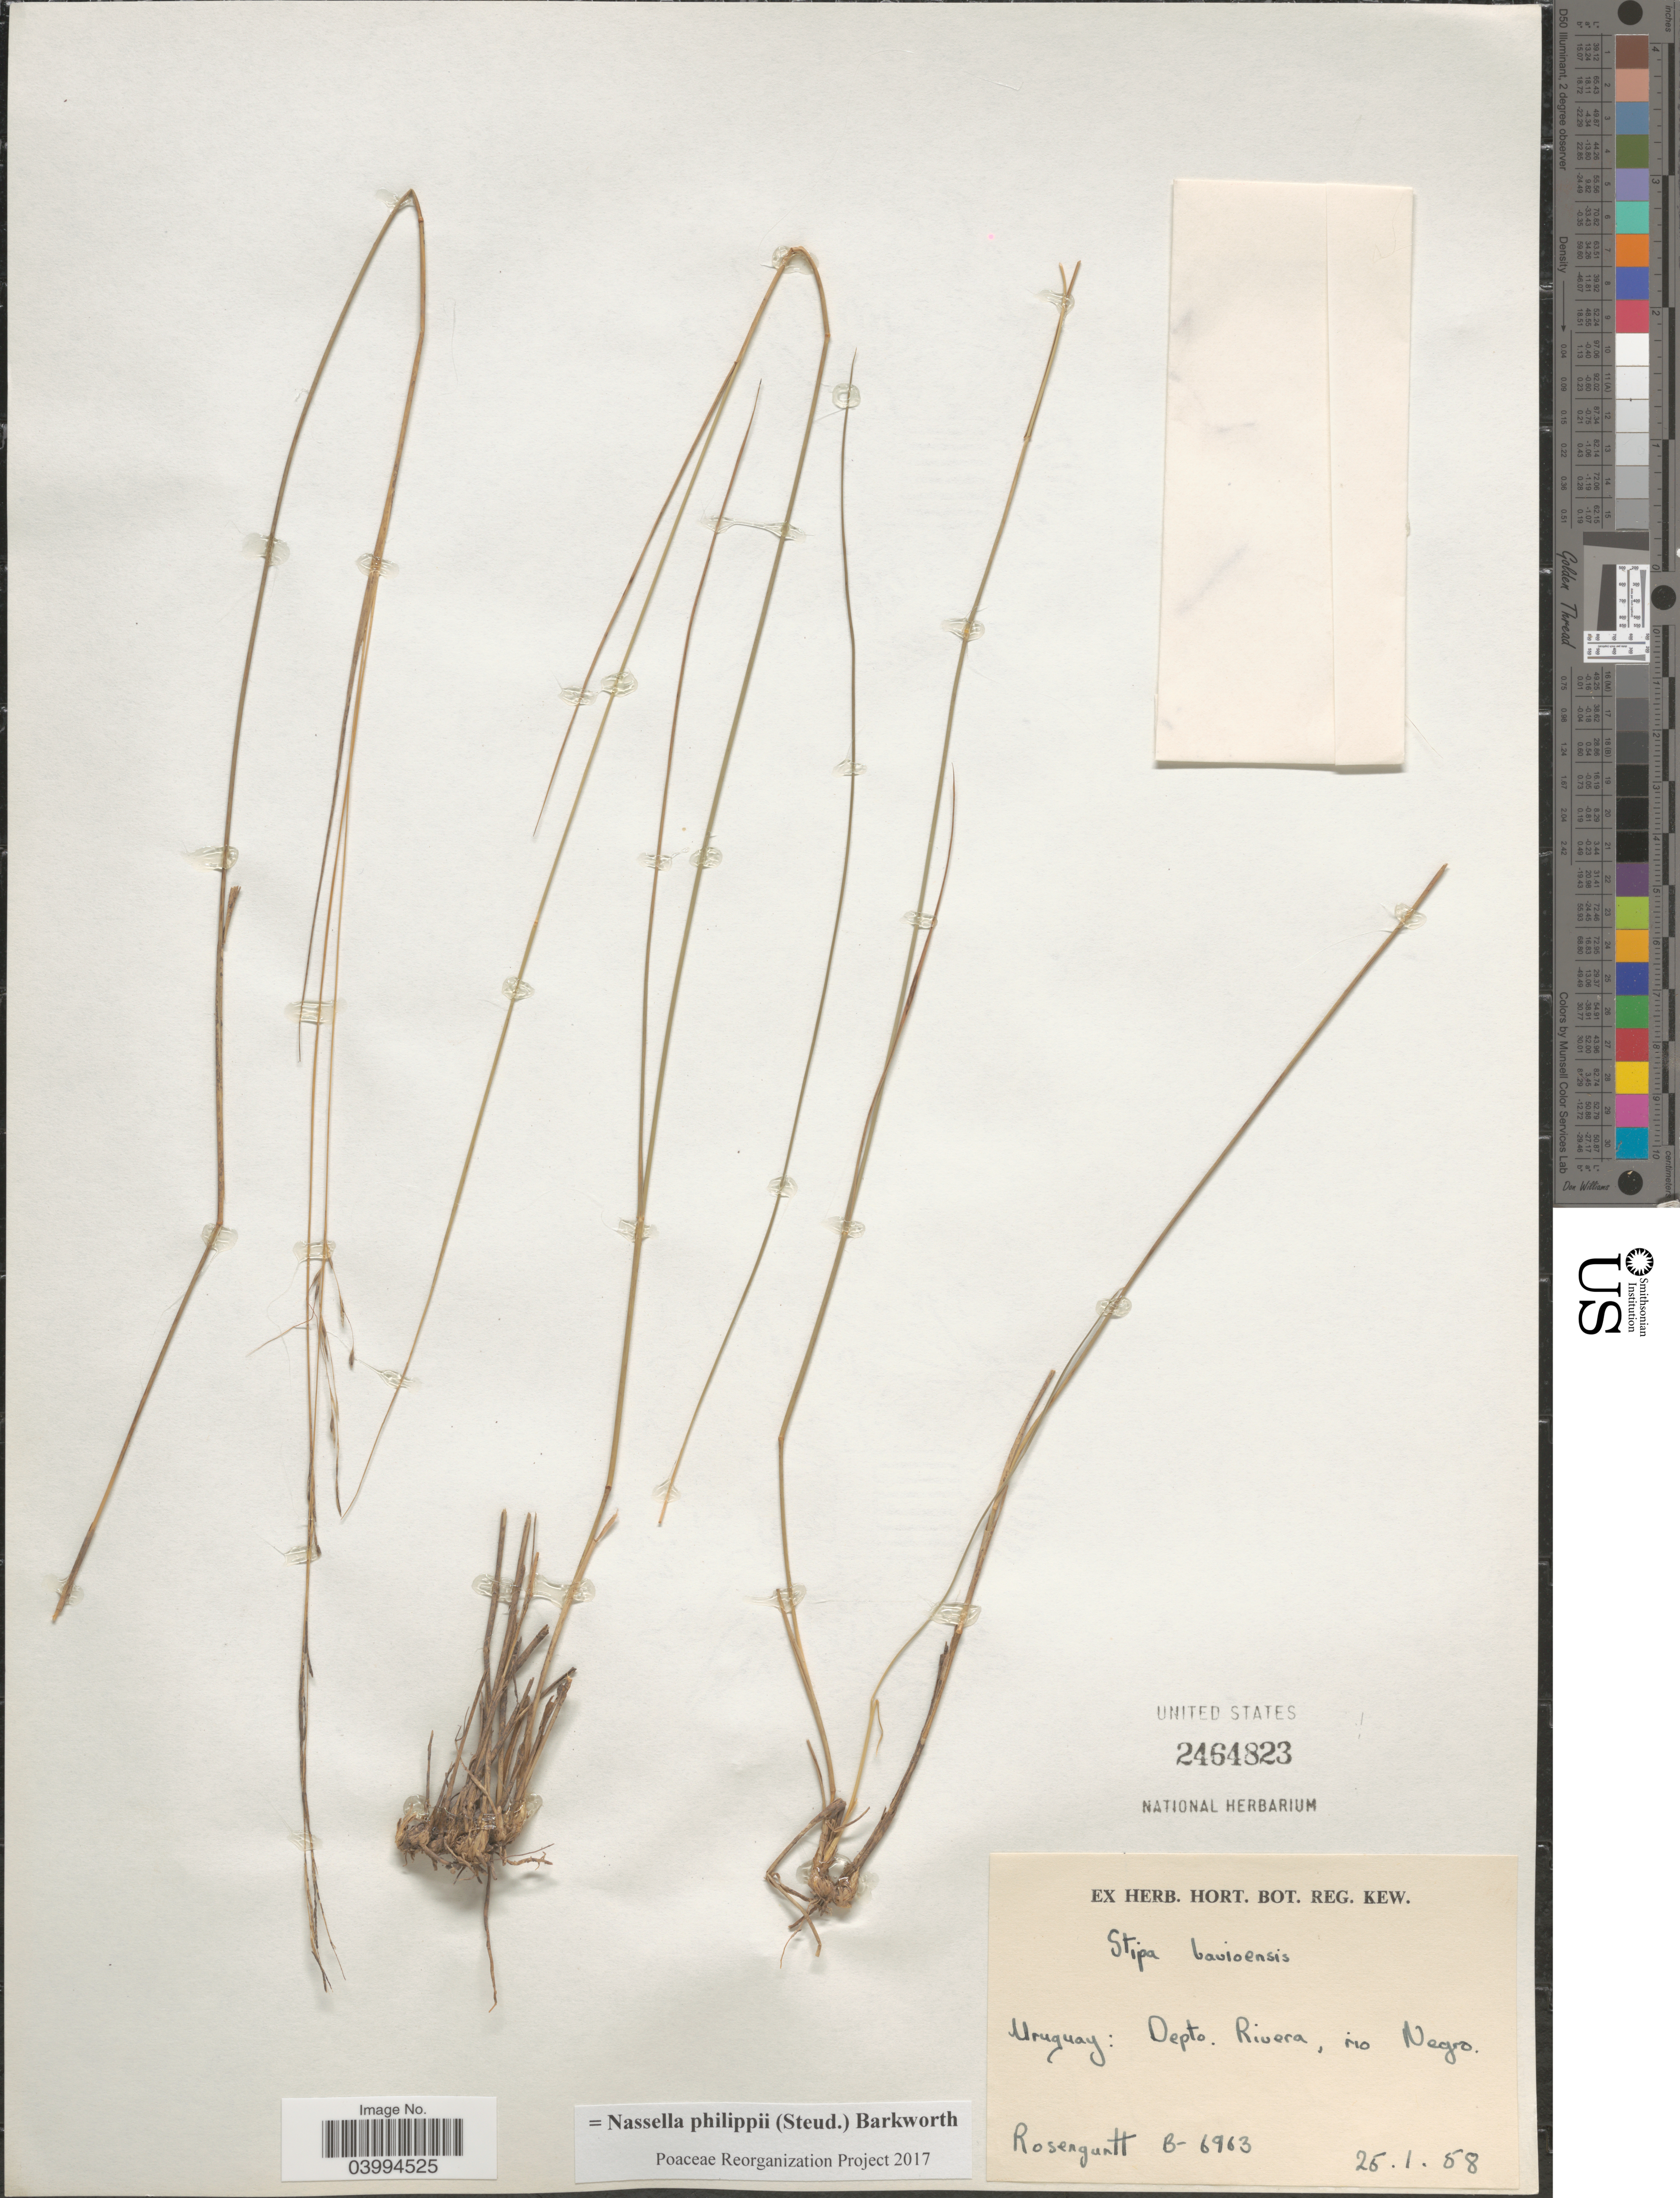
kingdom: Plantae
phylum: Tracheophyta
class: Liliopsida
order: Poales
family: Poaceae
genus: Nassella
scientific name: Nassella philippii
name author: (Steud.) Barkworth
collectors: Rosengurtt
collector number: B-6963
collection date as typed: Transcribed d/m/y: 25/1/58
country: Uruguay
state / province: Rivera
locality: Depto. Rivera, rio Negro.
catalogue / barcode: US 2464823